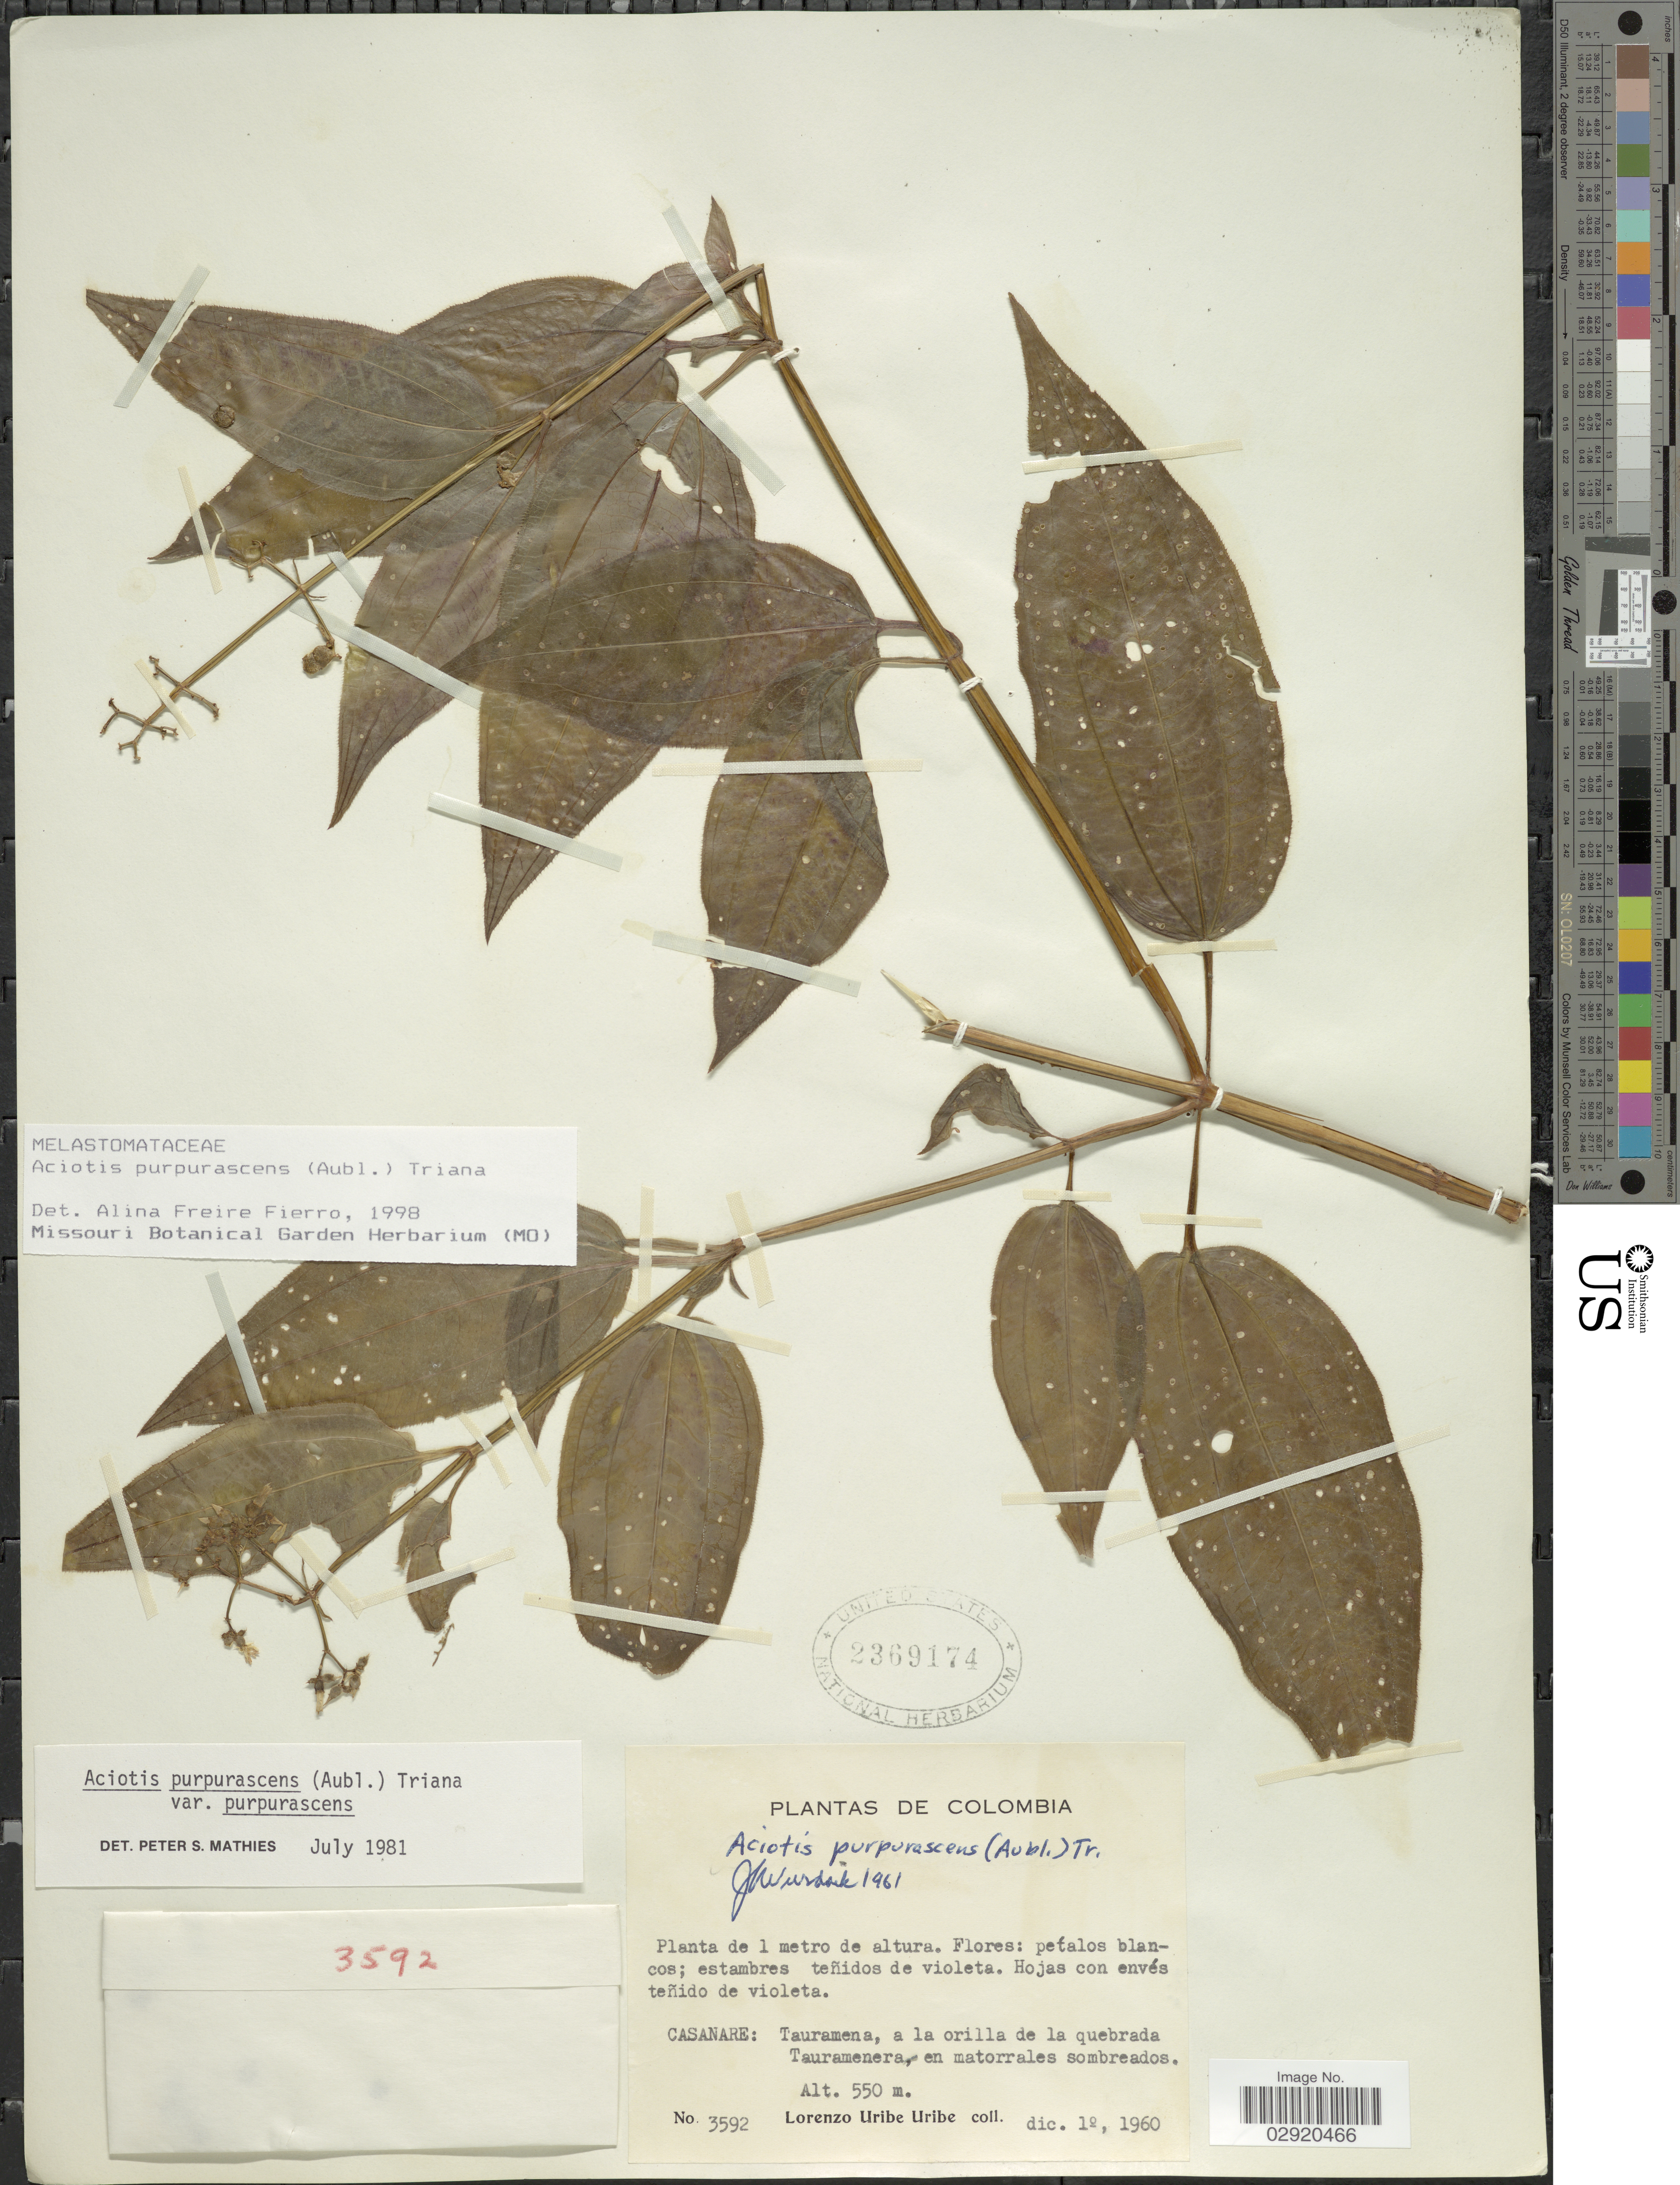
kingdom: Plantae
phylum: Tracheophyta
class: Magnoliopsida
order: Myrtales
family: Melastomataceae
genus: Aciotis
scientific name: Aciotis purpurascens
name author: (Aubl.) Triana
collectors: L. Uribe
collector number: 3592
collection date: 1960-12-10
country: Colombia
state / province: Casanare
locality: Casanare: Tauramena, a la orilla de la quebrada Tauramenera, en matorrales sombreados.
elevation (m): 550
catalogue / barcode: US 2369174